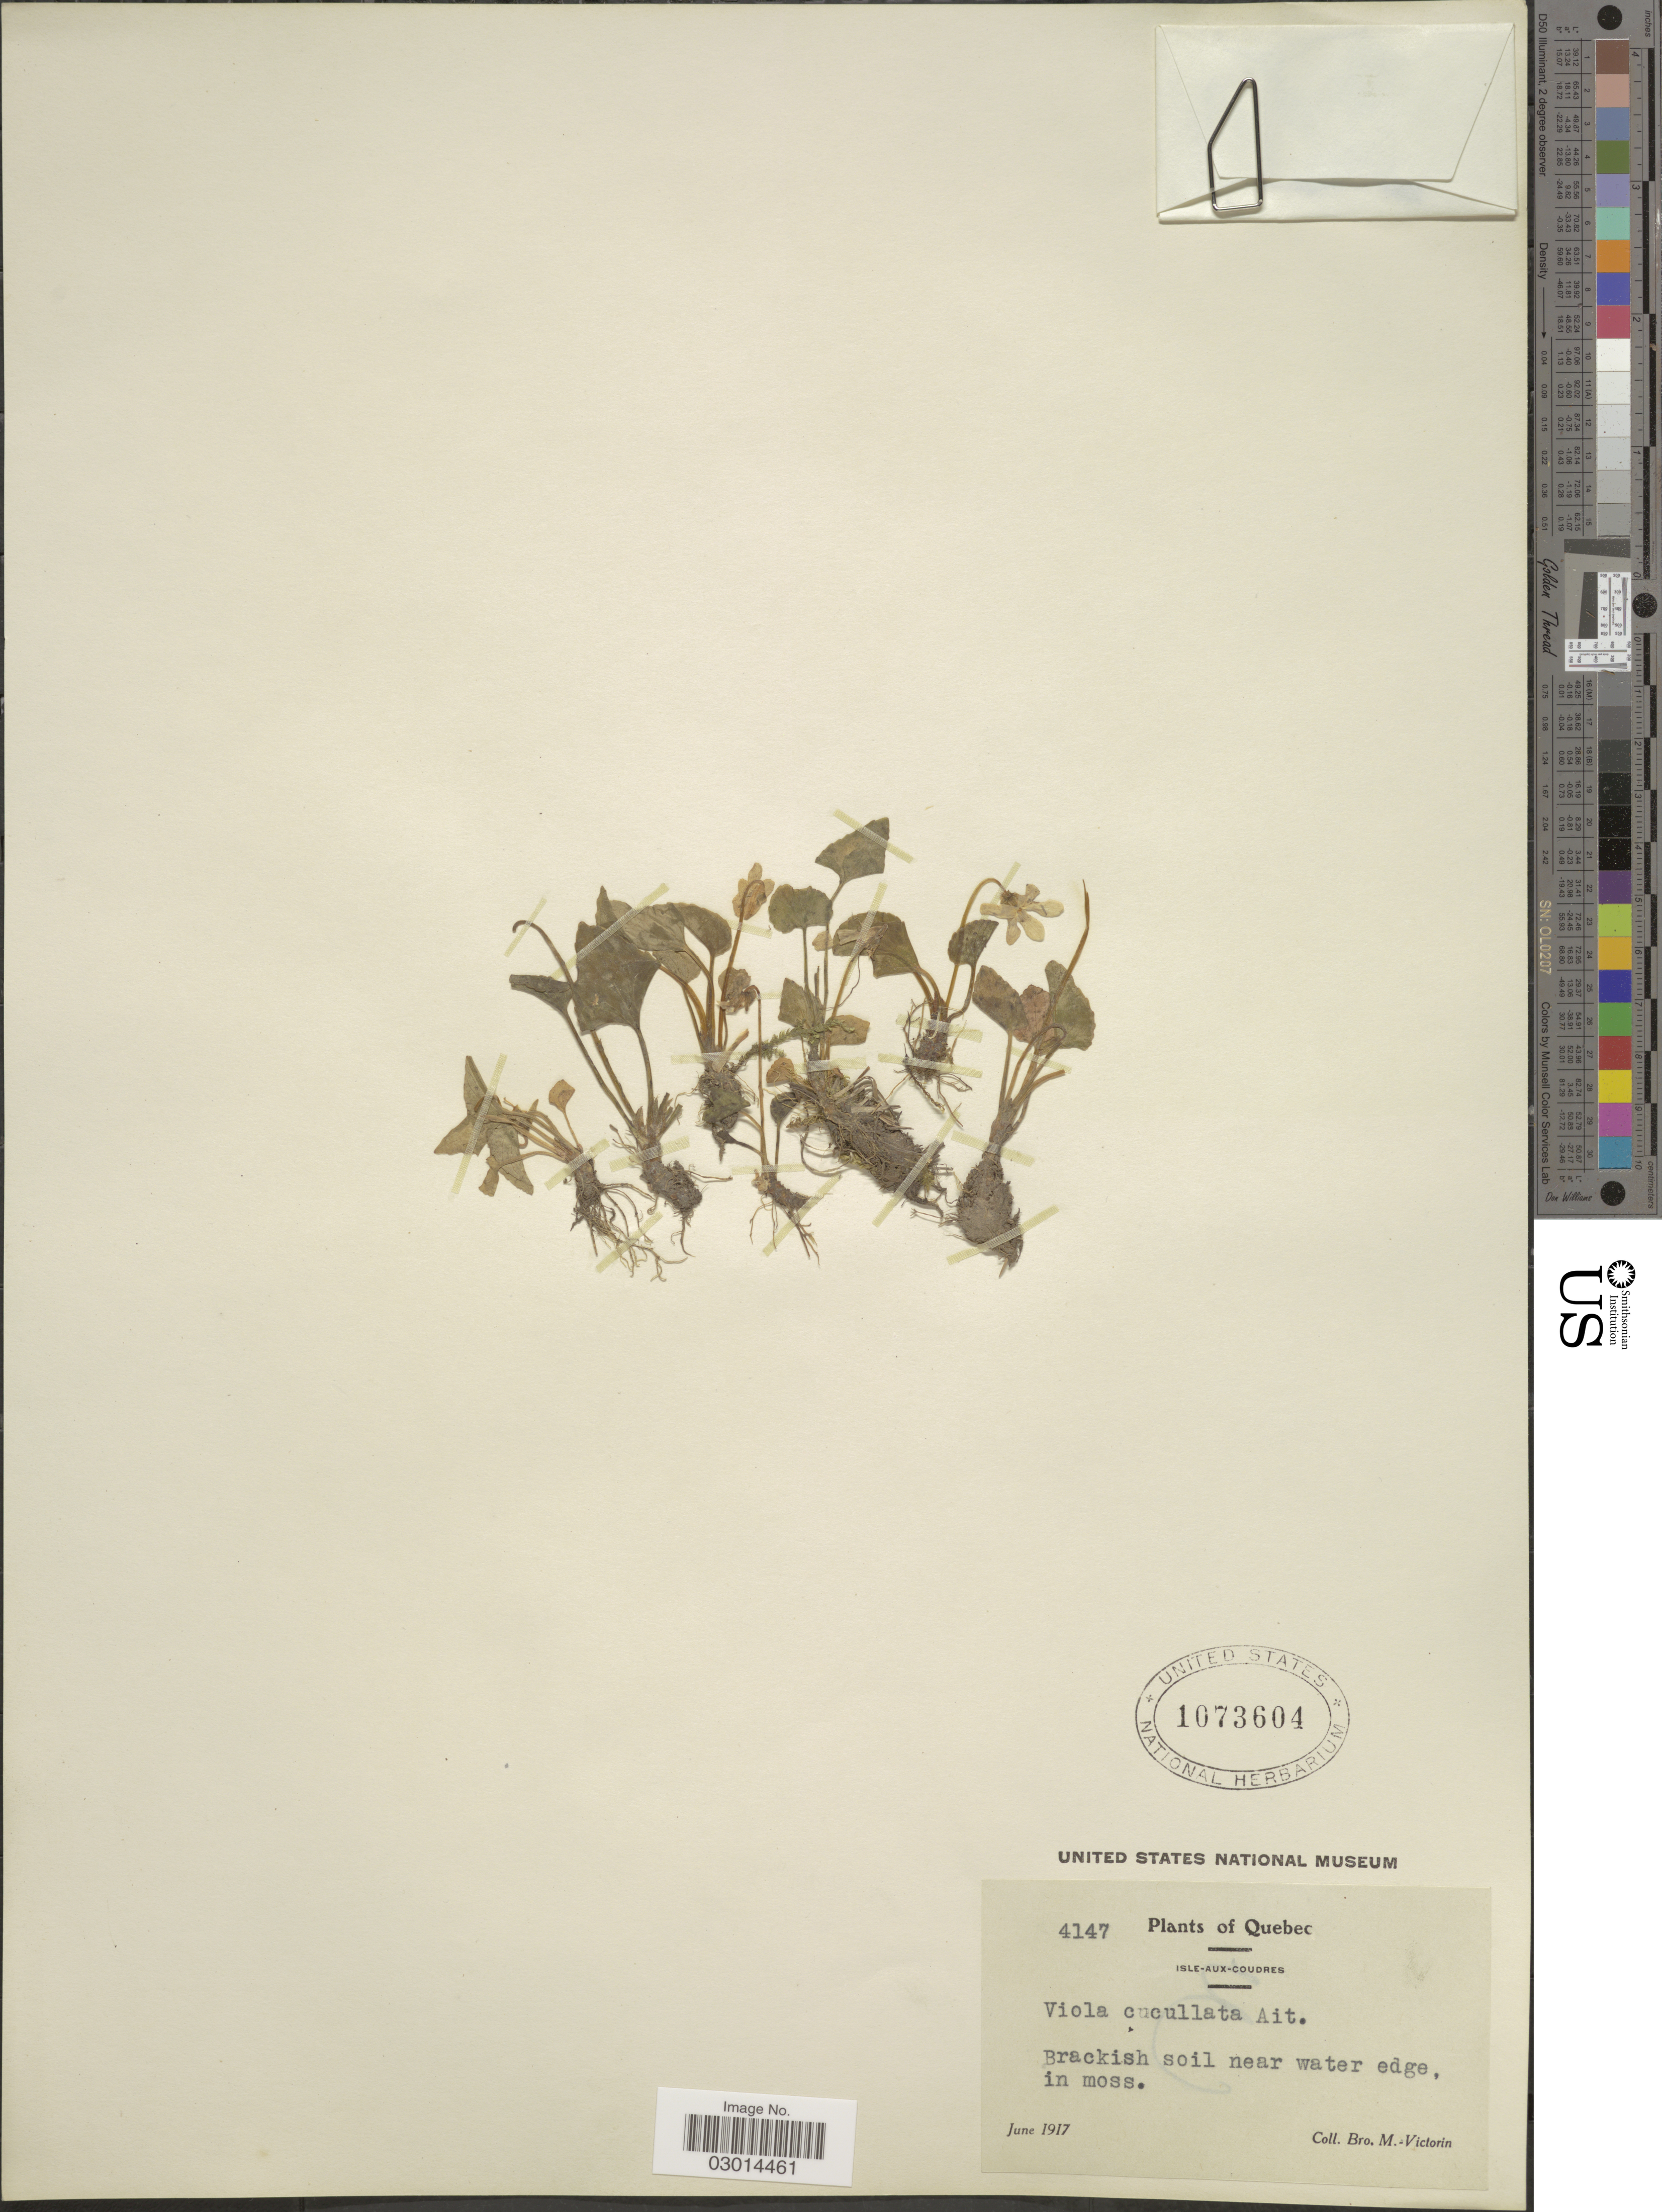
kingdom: Plantae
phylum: Tracheophyta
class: Magnoliopsida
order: Malpighiales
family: Violaceae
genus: Viola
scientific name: Viola cucullata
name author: Aiton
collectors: Fr. Marie-Victorin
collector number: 4147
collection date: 1917-06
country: Canada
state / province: Quebec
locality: Isle-Aux-Coudres.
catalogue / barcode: US 1073604